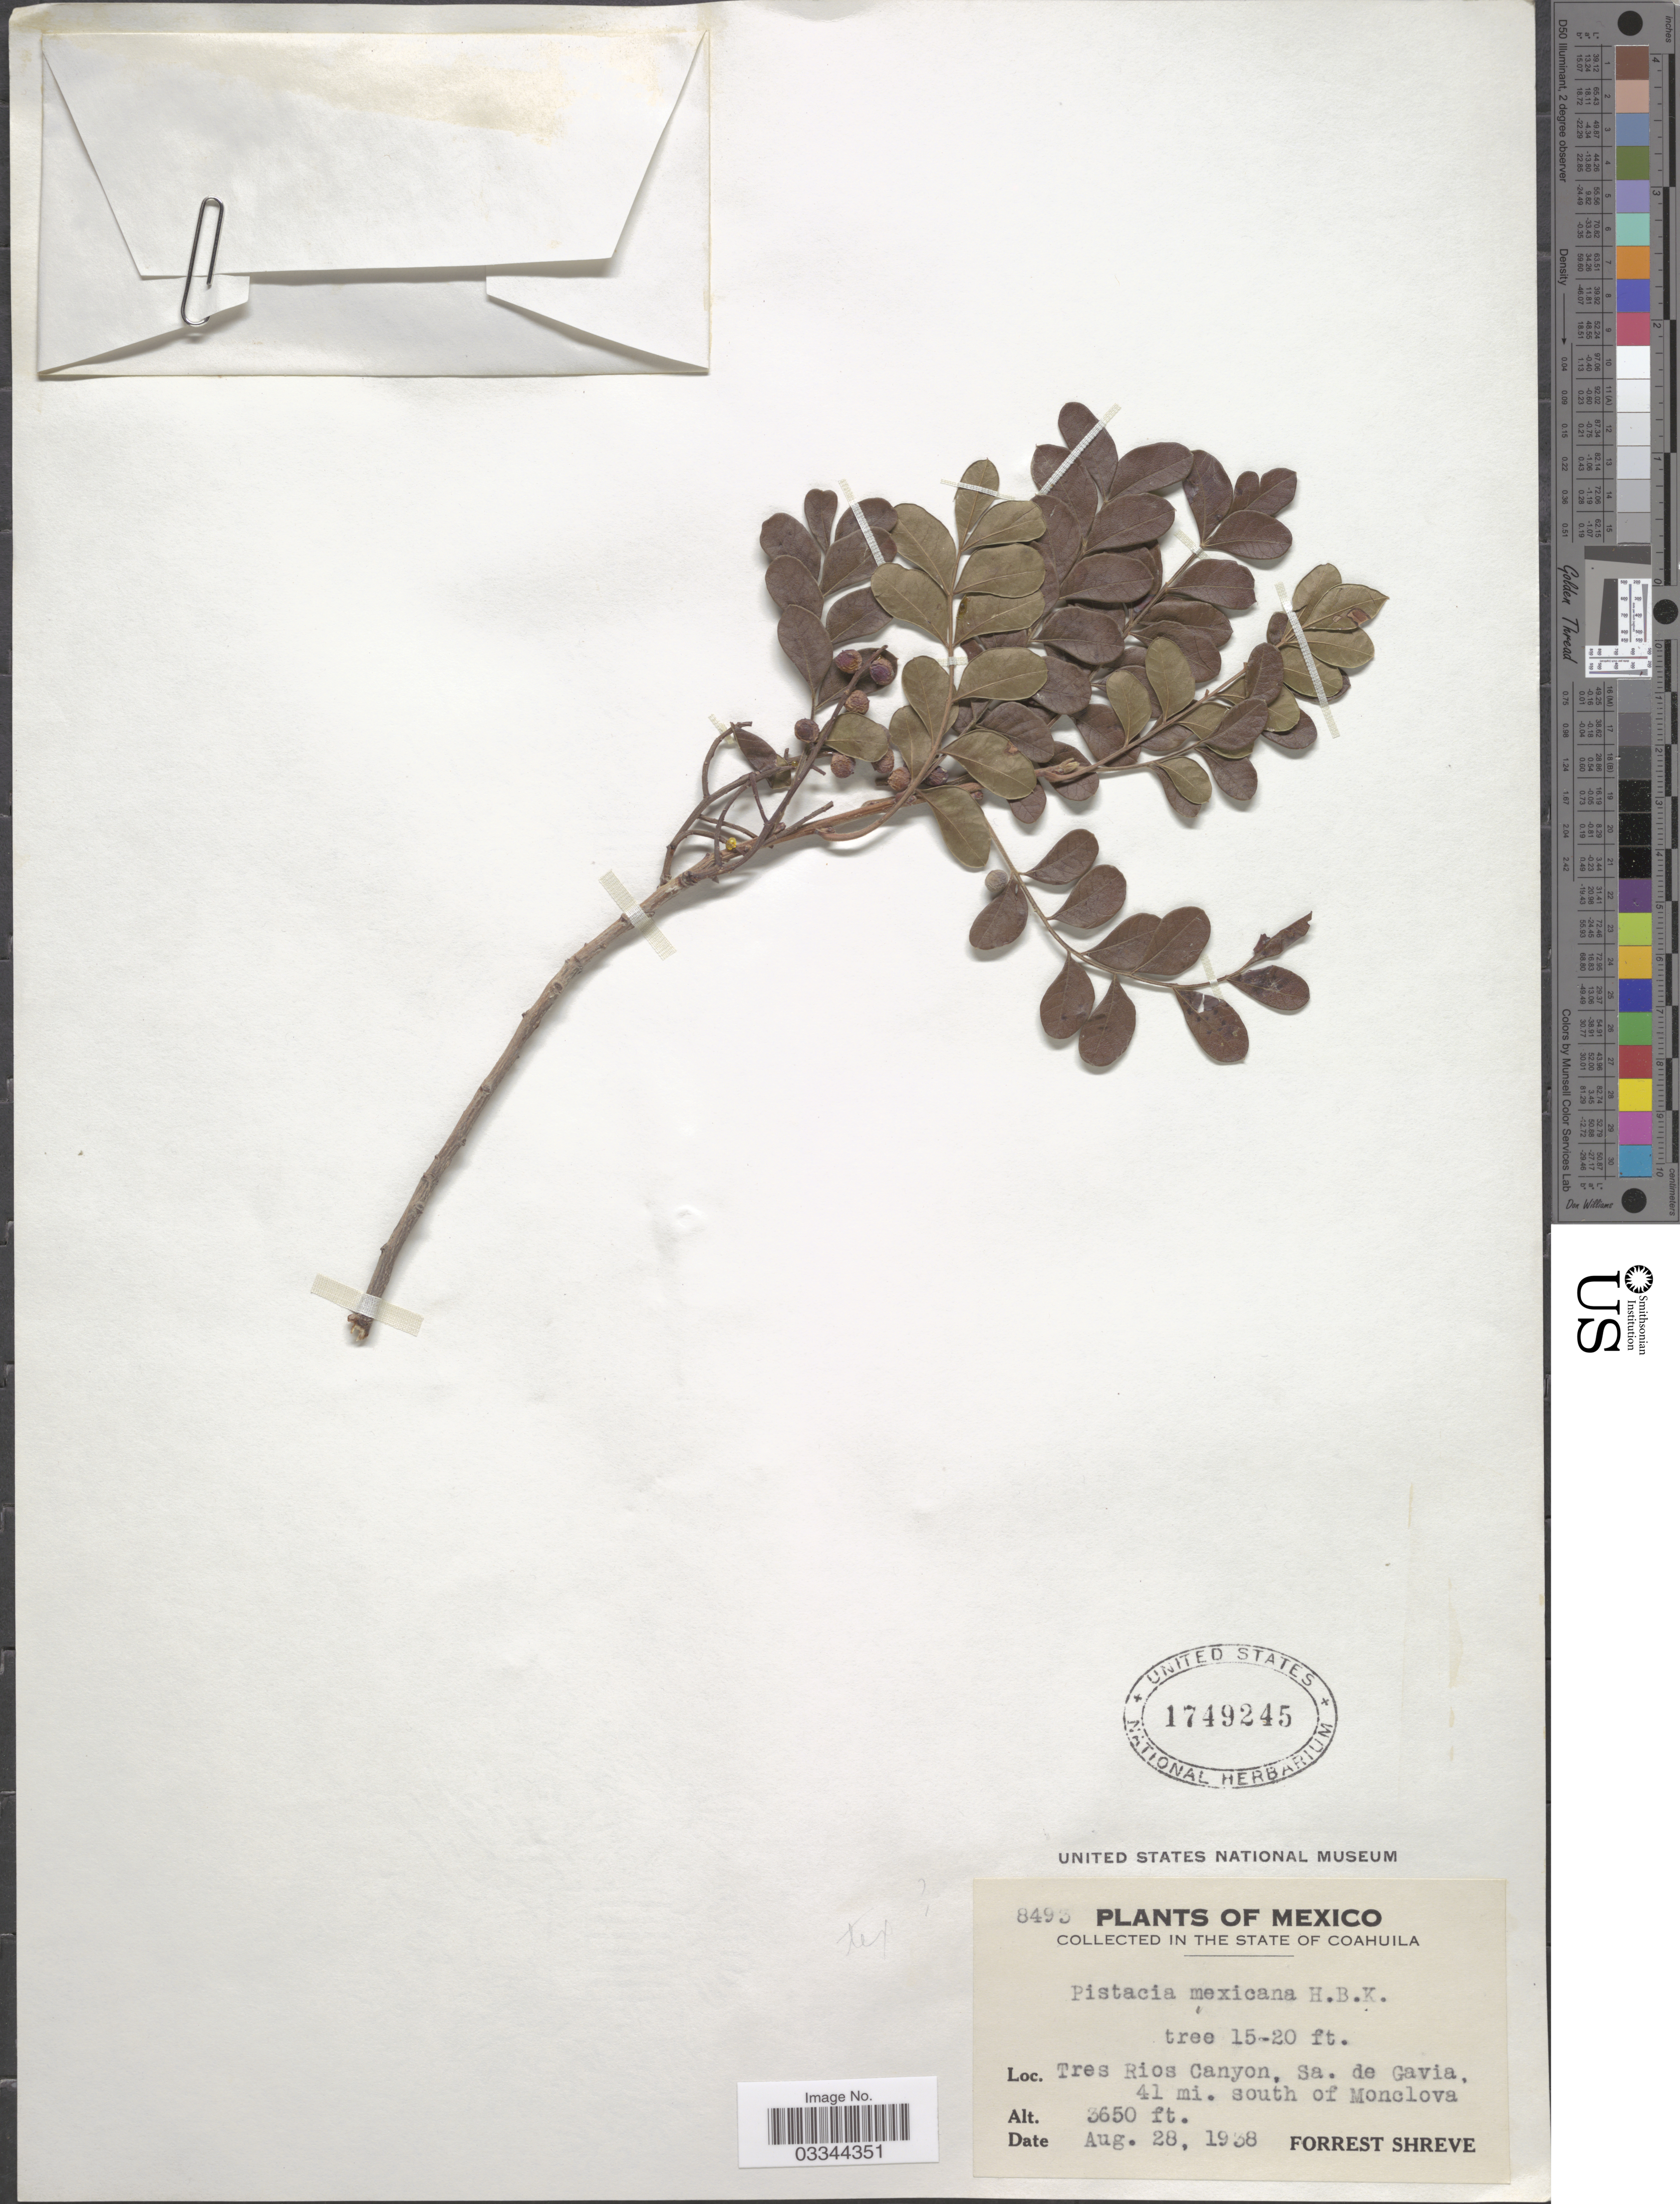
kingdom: Plantae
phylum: Tracheophyta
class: Magnoliopsida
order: Sapindales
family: Anacardiaceae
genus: Pistacia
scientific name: Pistacia mexicana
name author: Kunth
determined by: Mitchell, John D.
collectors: F. Shreve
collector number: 8493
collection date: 1938-08-28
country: Mexico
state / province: Coahuila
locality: Tres Rios Canyon, Sa. de Gavia, 4l mi. south of Monclova.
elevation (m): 1113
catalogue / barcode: US 1749245